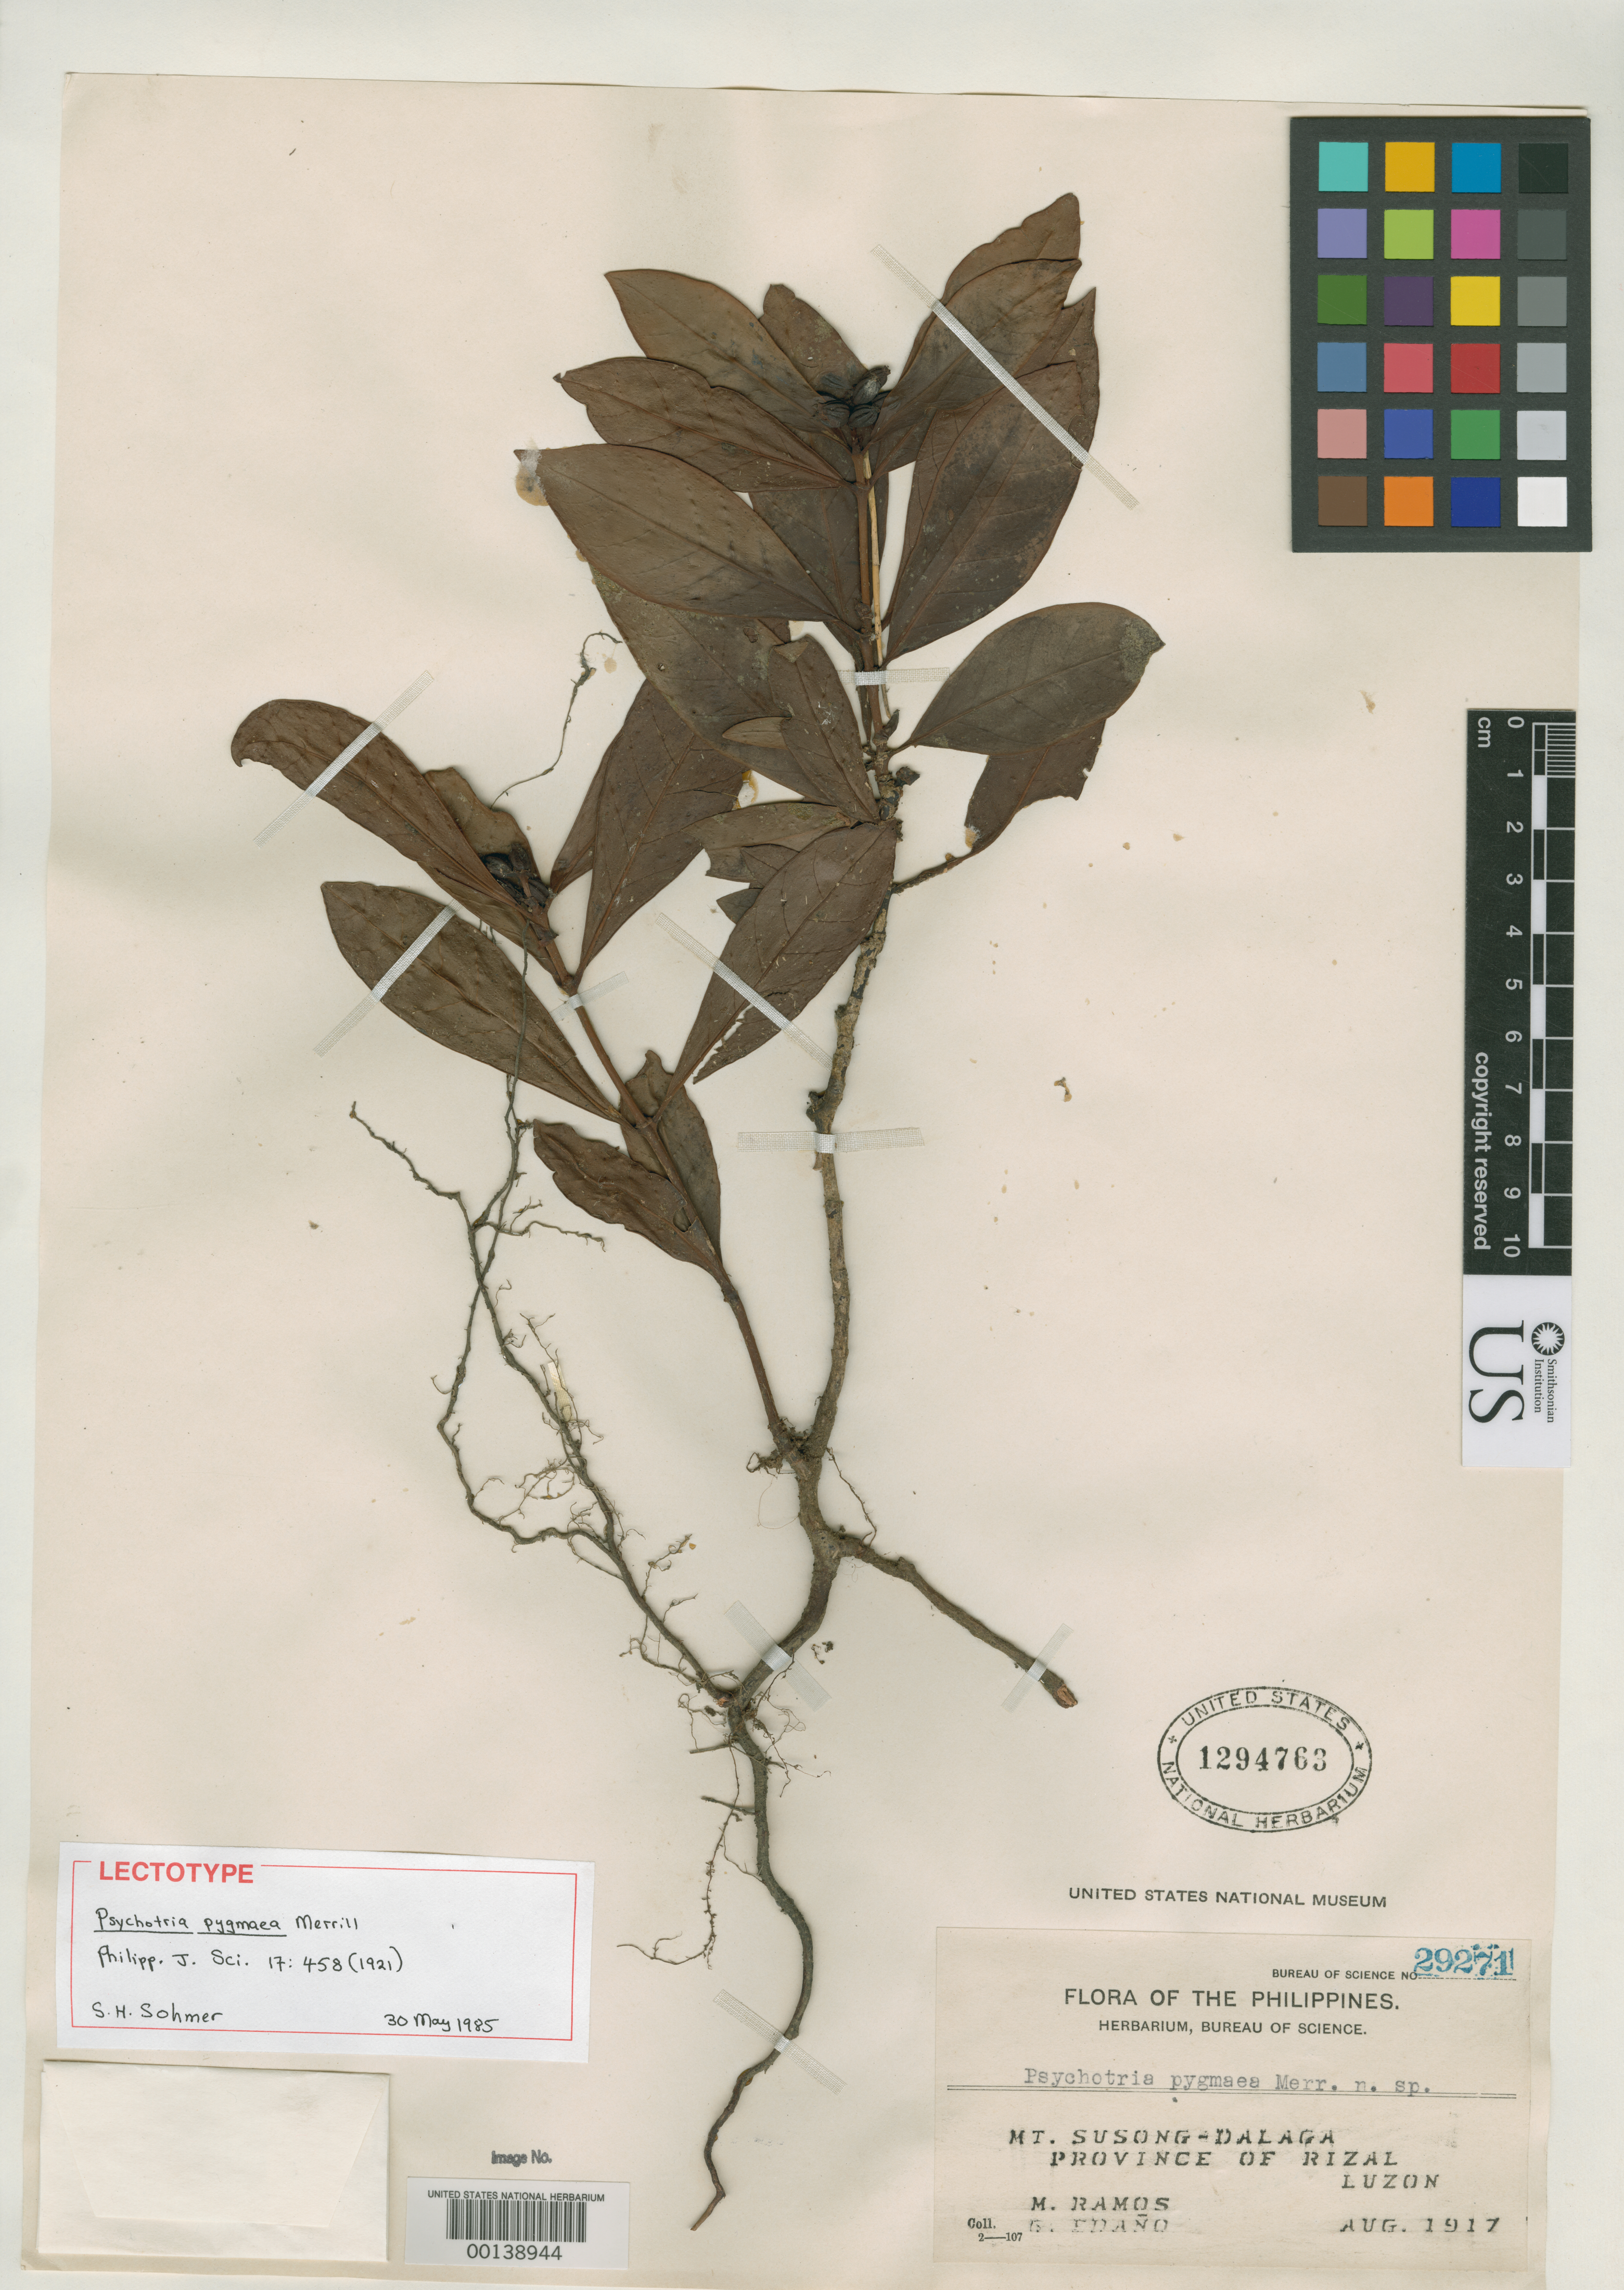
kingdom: Plantae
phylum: Tracheophyta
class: Magnoliopsida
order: Gentianales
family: Rubiaceae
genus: Psychotria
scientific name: Psychotria pygmaea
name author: Merr.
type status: Isotype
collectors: M. Ramos & G. E. Edaño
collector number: Bur. Sci. 29271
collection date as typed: Aug 1917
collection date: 1917-08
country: Philippines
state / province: Calabarzon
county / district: Rizal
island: Luzon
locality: Mt. Susong-Dalaga.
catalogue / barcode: US 1294763